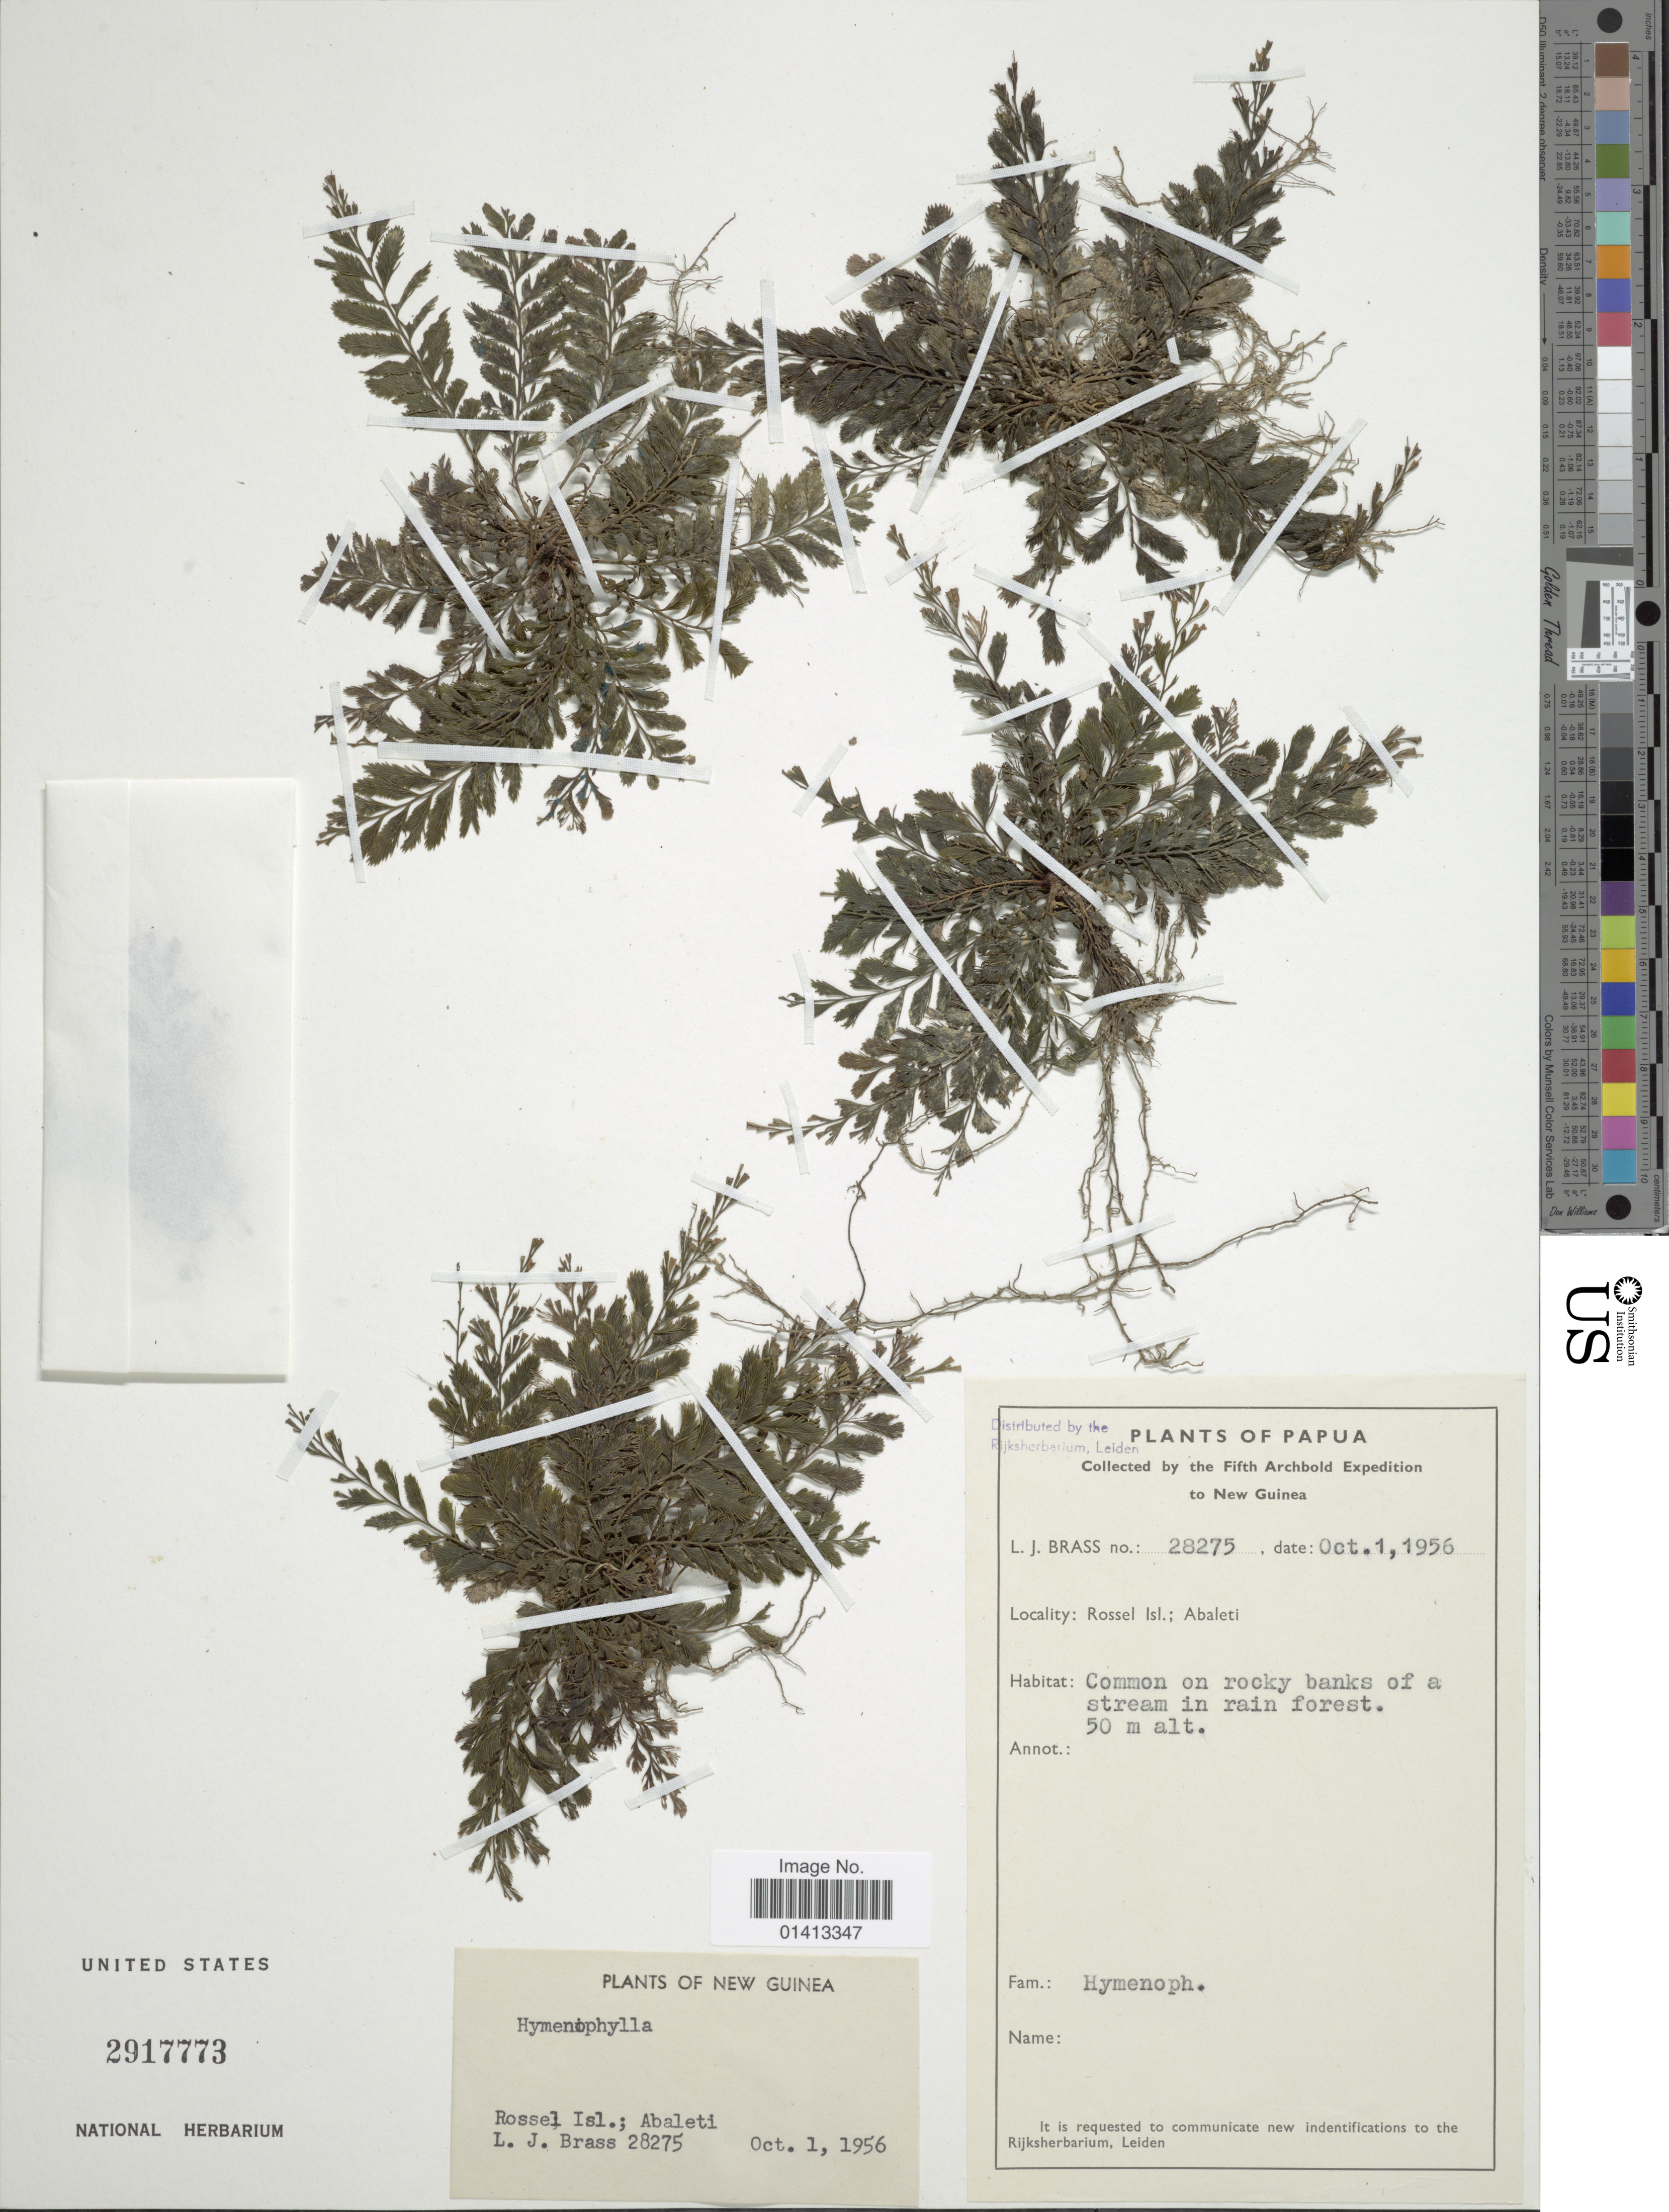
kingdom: Plantae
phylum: Tracheophyta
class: Polypodiopsida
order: Hymenophyllales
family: Hymenophyllaceae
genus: Crepidomanes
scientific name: Crepidomanes sp.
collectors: L. J. Brass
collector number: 28275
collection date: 1956-10-01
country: Papua New Guinea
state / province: Milne Bay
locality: Rossel Isl; Abaleti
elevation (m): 50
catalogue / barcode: US 2917773